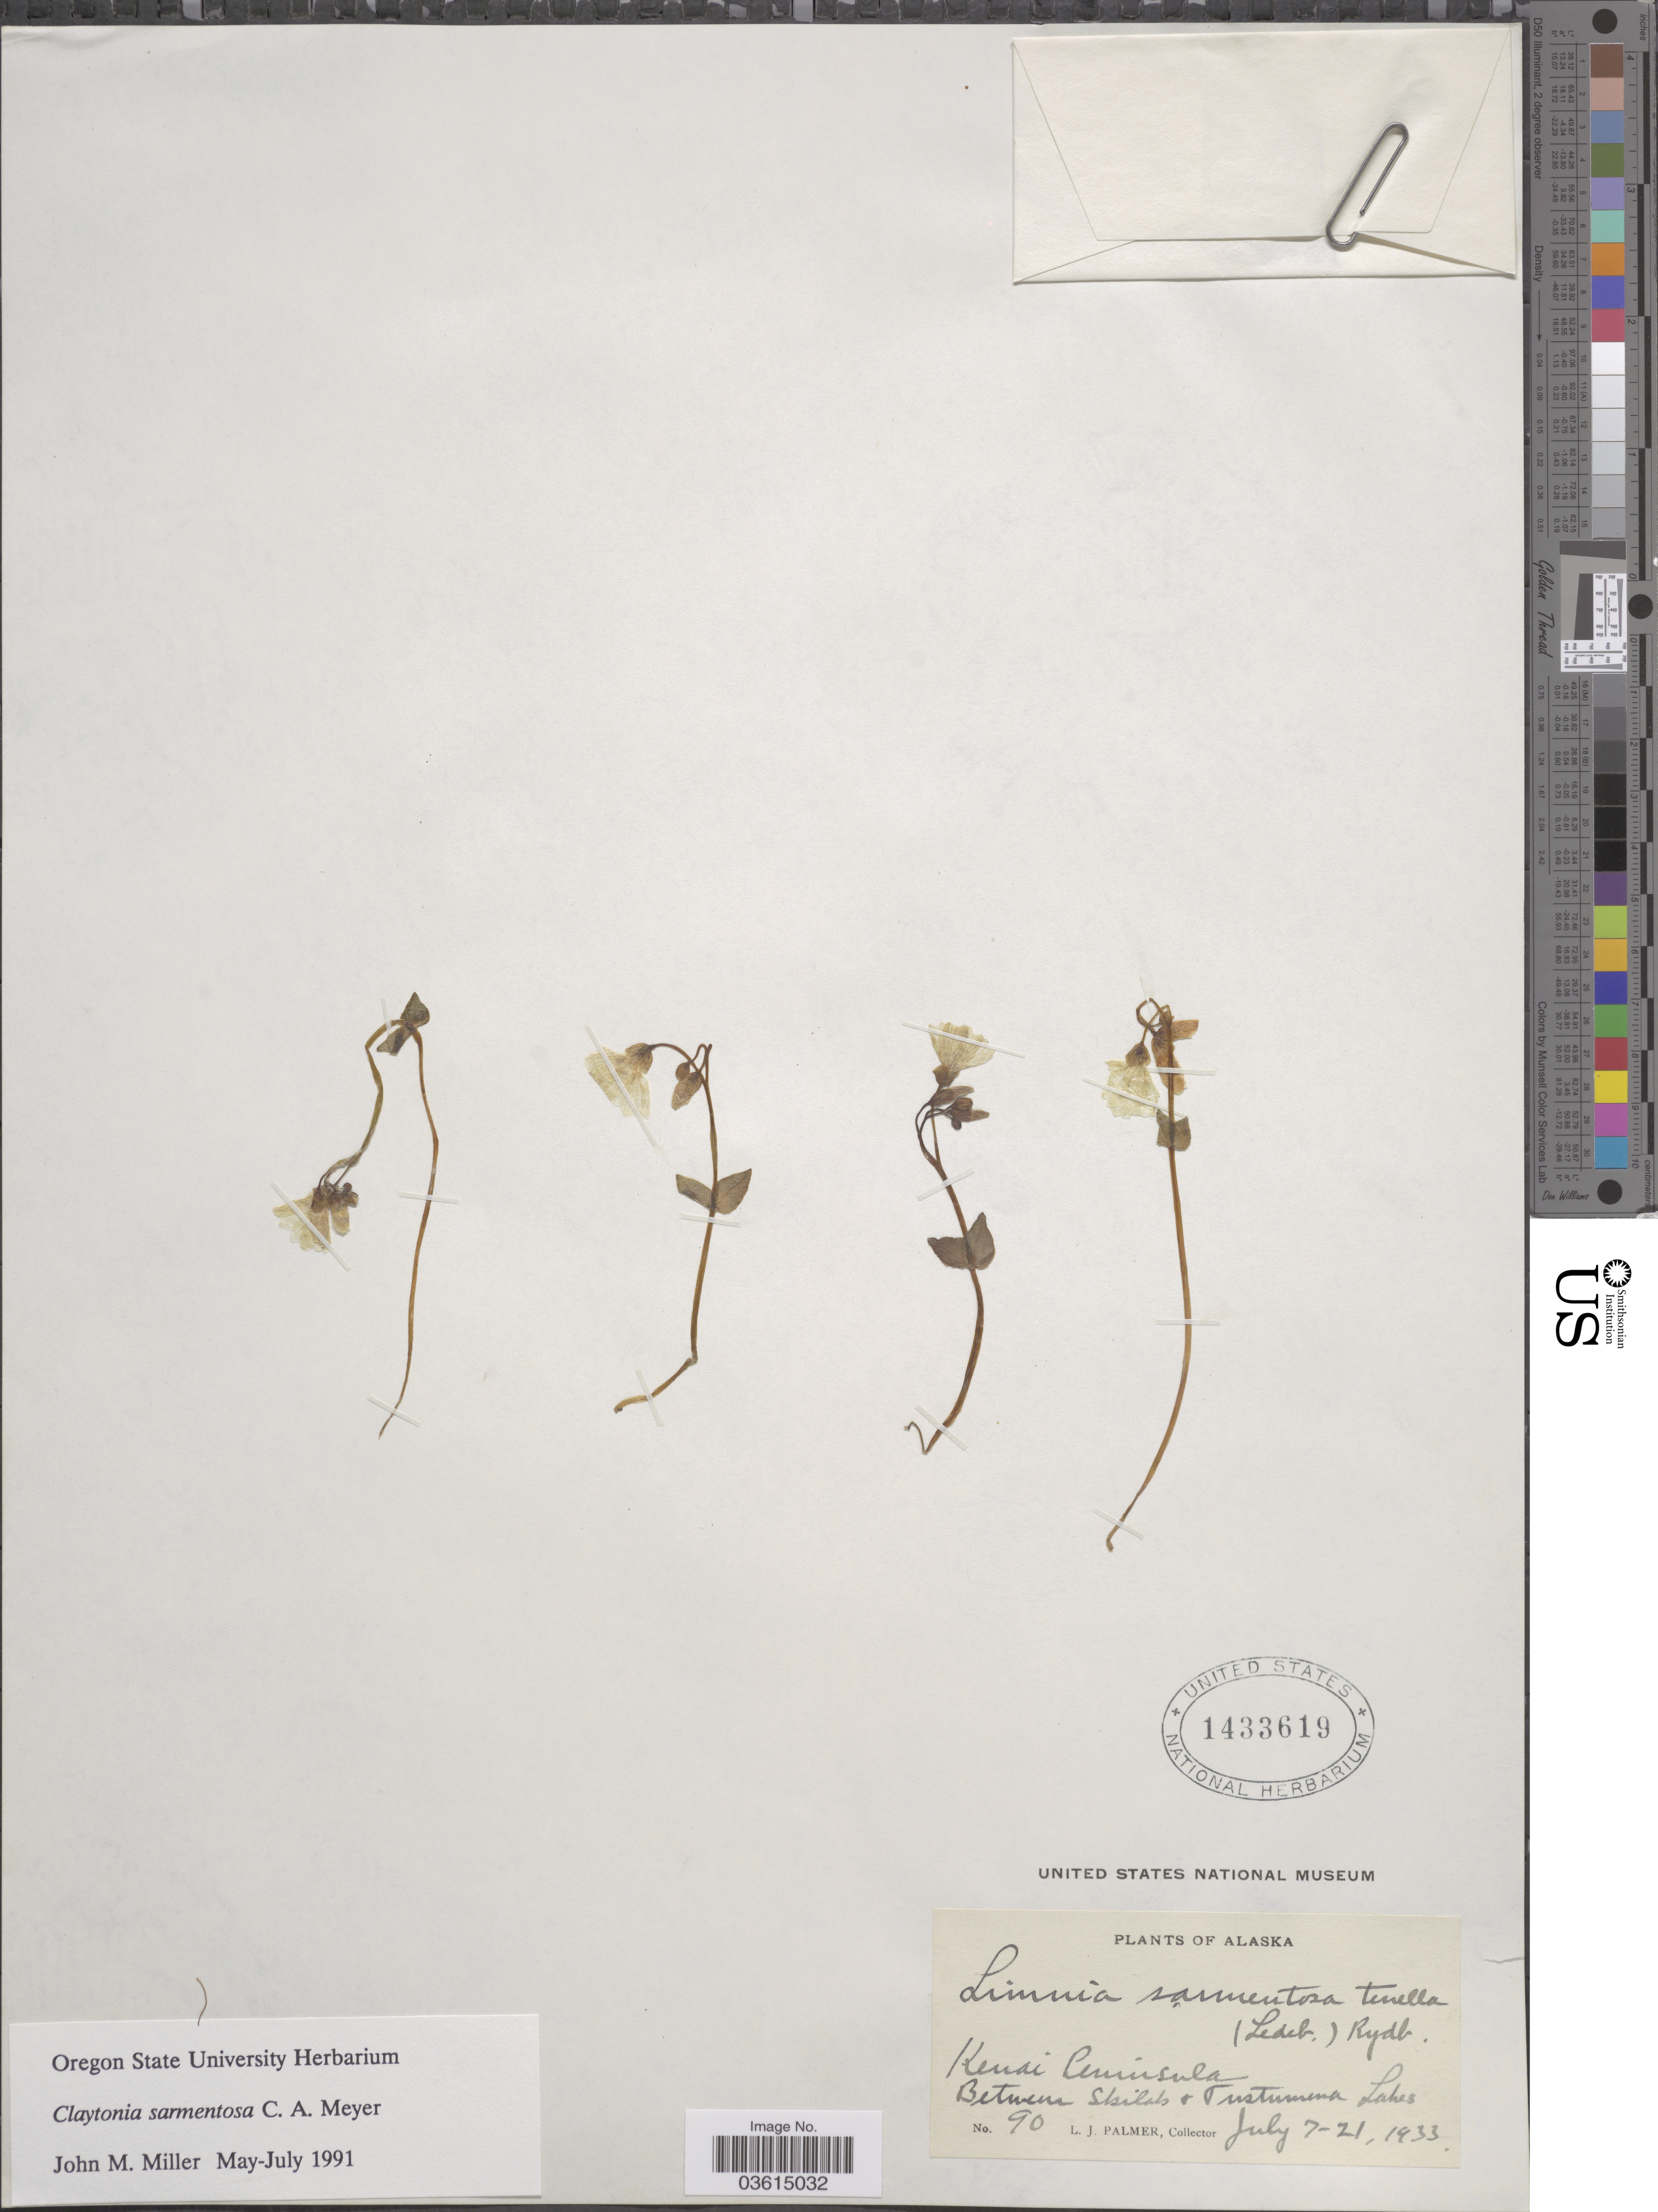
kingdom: Plantae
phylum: Tracheophyta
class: Magnoliopsida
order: Caryophyllales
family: Montiaceae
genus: Claytonia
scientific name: Claytonia sarmentosa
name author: C.A. Mey.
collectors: L. J. Palmer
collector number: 90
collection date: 1933-07-07/1933-07-21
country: United States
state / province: Alaska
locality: Kenai Peninsula. Between Skilak & Tustumena Lakes.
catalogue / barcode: US 1433619